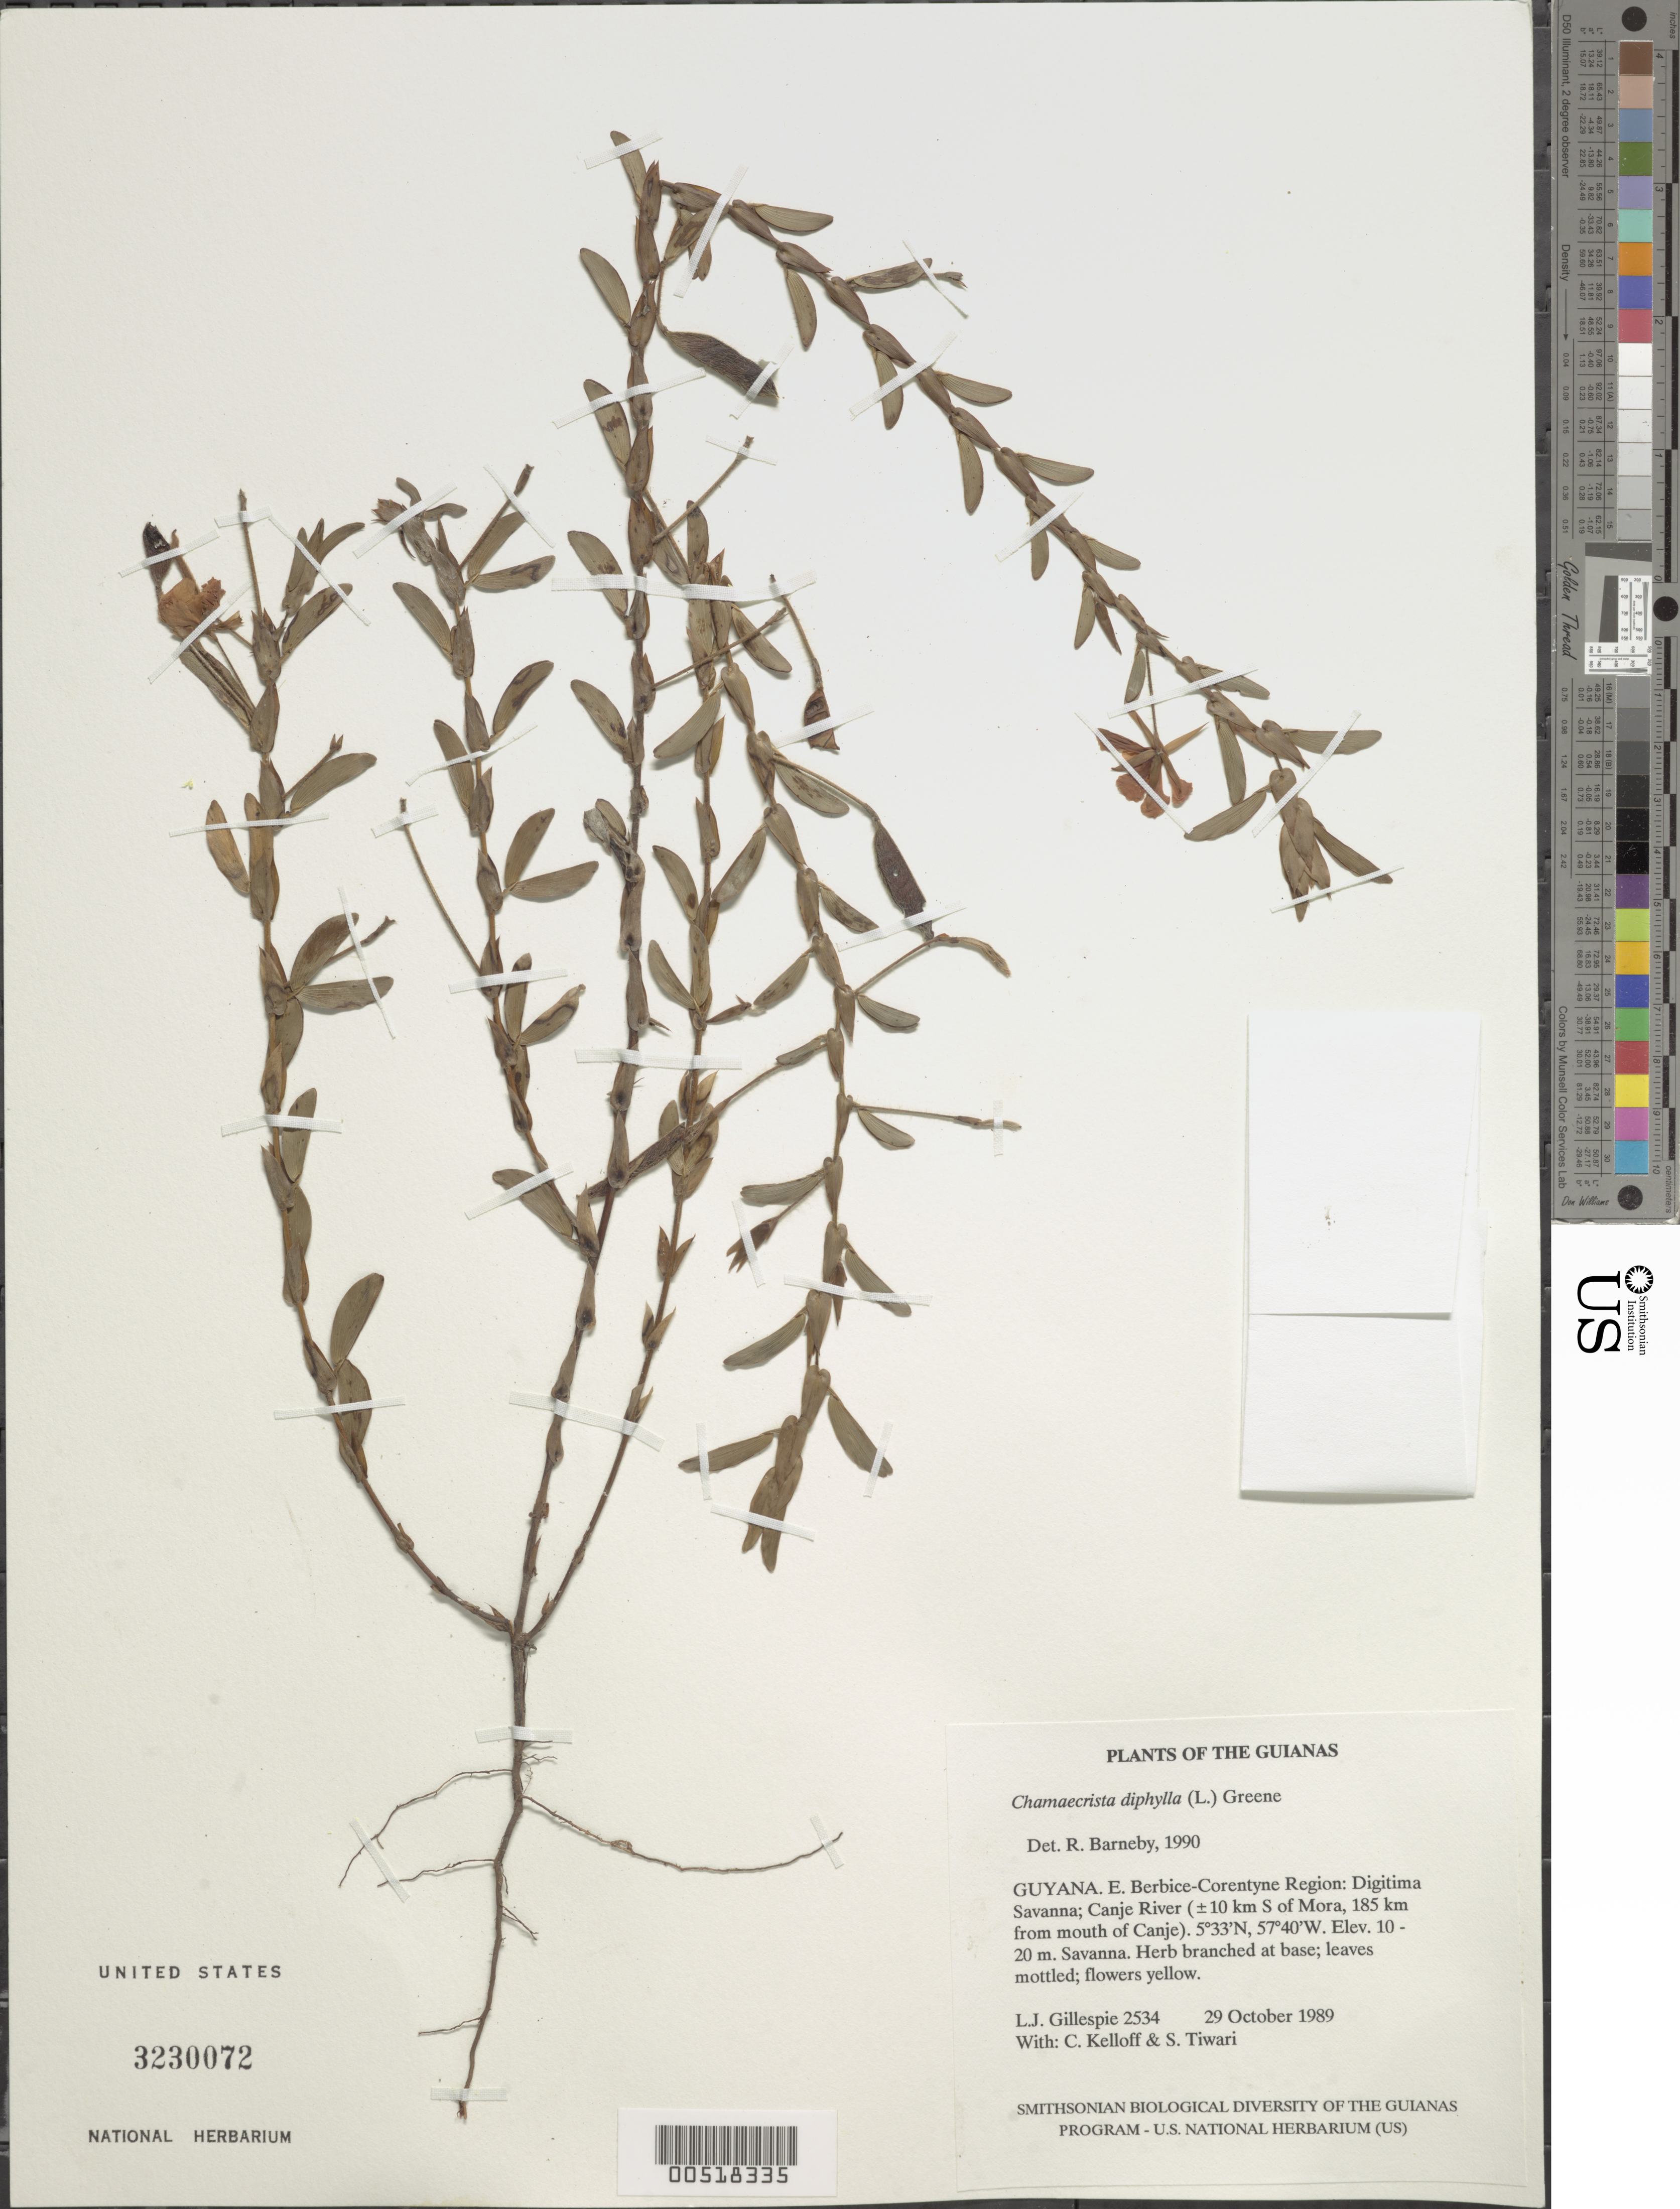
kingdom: Plantae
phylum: Tracheophyta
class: Magnoliopsida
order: Fabales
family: Fabaceae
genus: Chamaecrista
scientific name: Chamaecrista diphylla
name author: (L.) Greene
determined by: Barneby, Rupert C., (NY)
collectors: L. J. Gillespie, C. L. Kelloff & S. Tiwari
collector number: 2534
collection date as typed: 30 October 1989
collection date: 1989-10-30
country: Guyana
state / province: E. Berbice-Corentyne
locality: Digitima Savanna, Canje River, ±185 km from mouth of Canje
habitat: Savanna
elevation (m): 10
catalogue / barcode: US 3230072